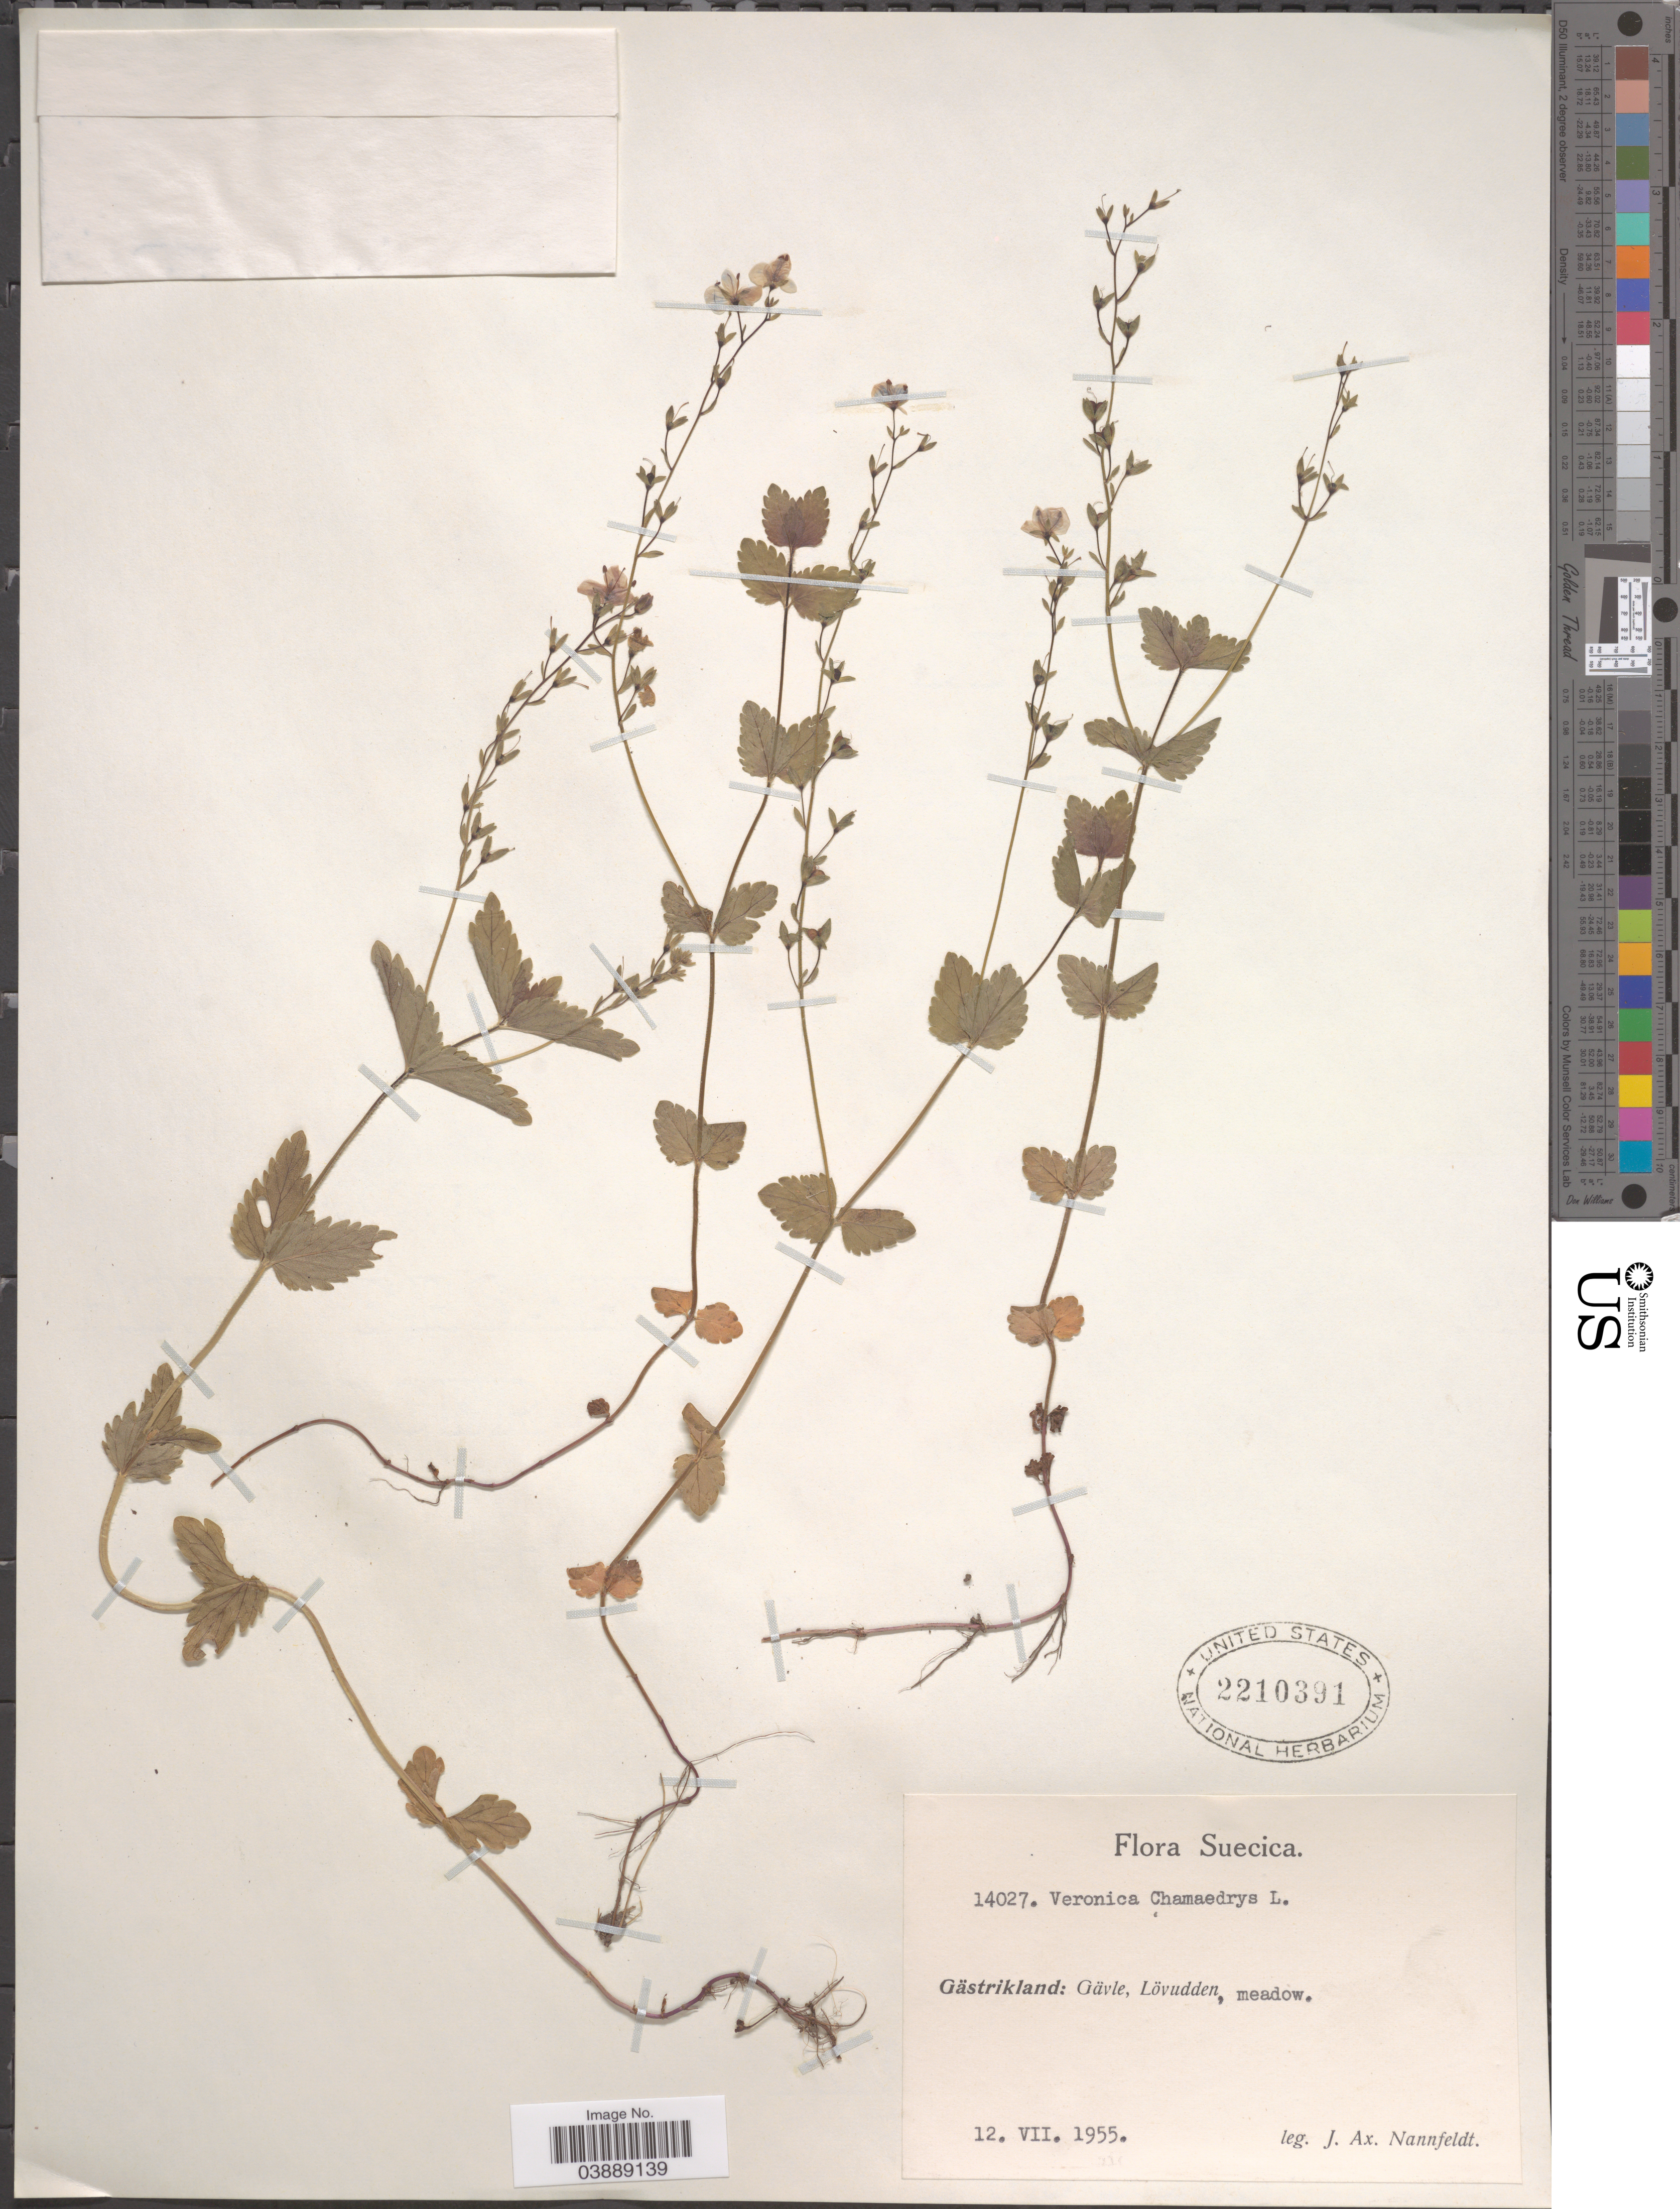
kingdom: Plantae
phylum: Tracheophyta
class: Magnoliopsida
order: Lamiales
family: Plantaginaceae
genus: Veronica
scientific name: Veronica chamaedrys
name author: L.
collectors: J. Nannfeldt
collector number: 14027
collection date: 1955-07-12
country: Sweden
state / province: Gavleborg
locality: Gästrikland: Gävle, Lövudden.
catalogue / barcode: US 2210391